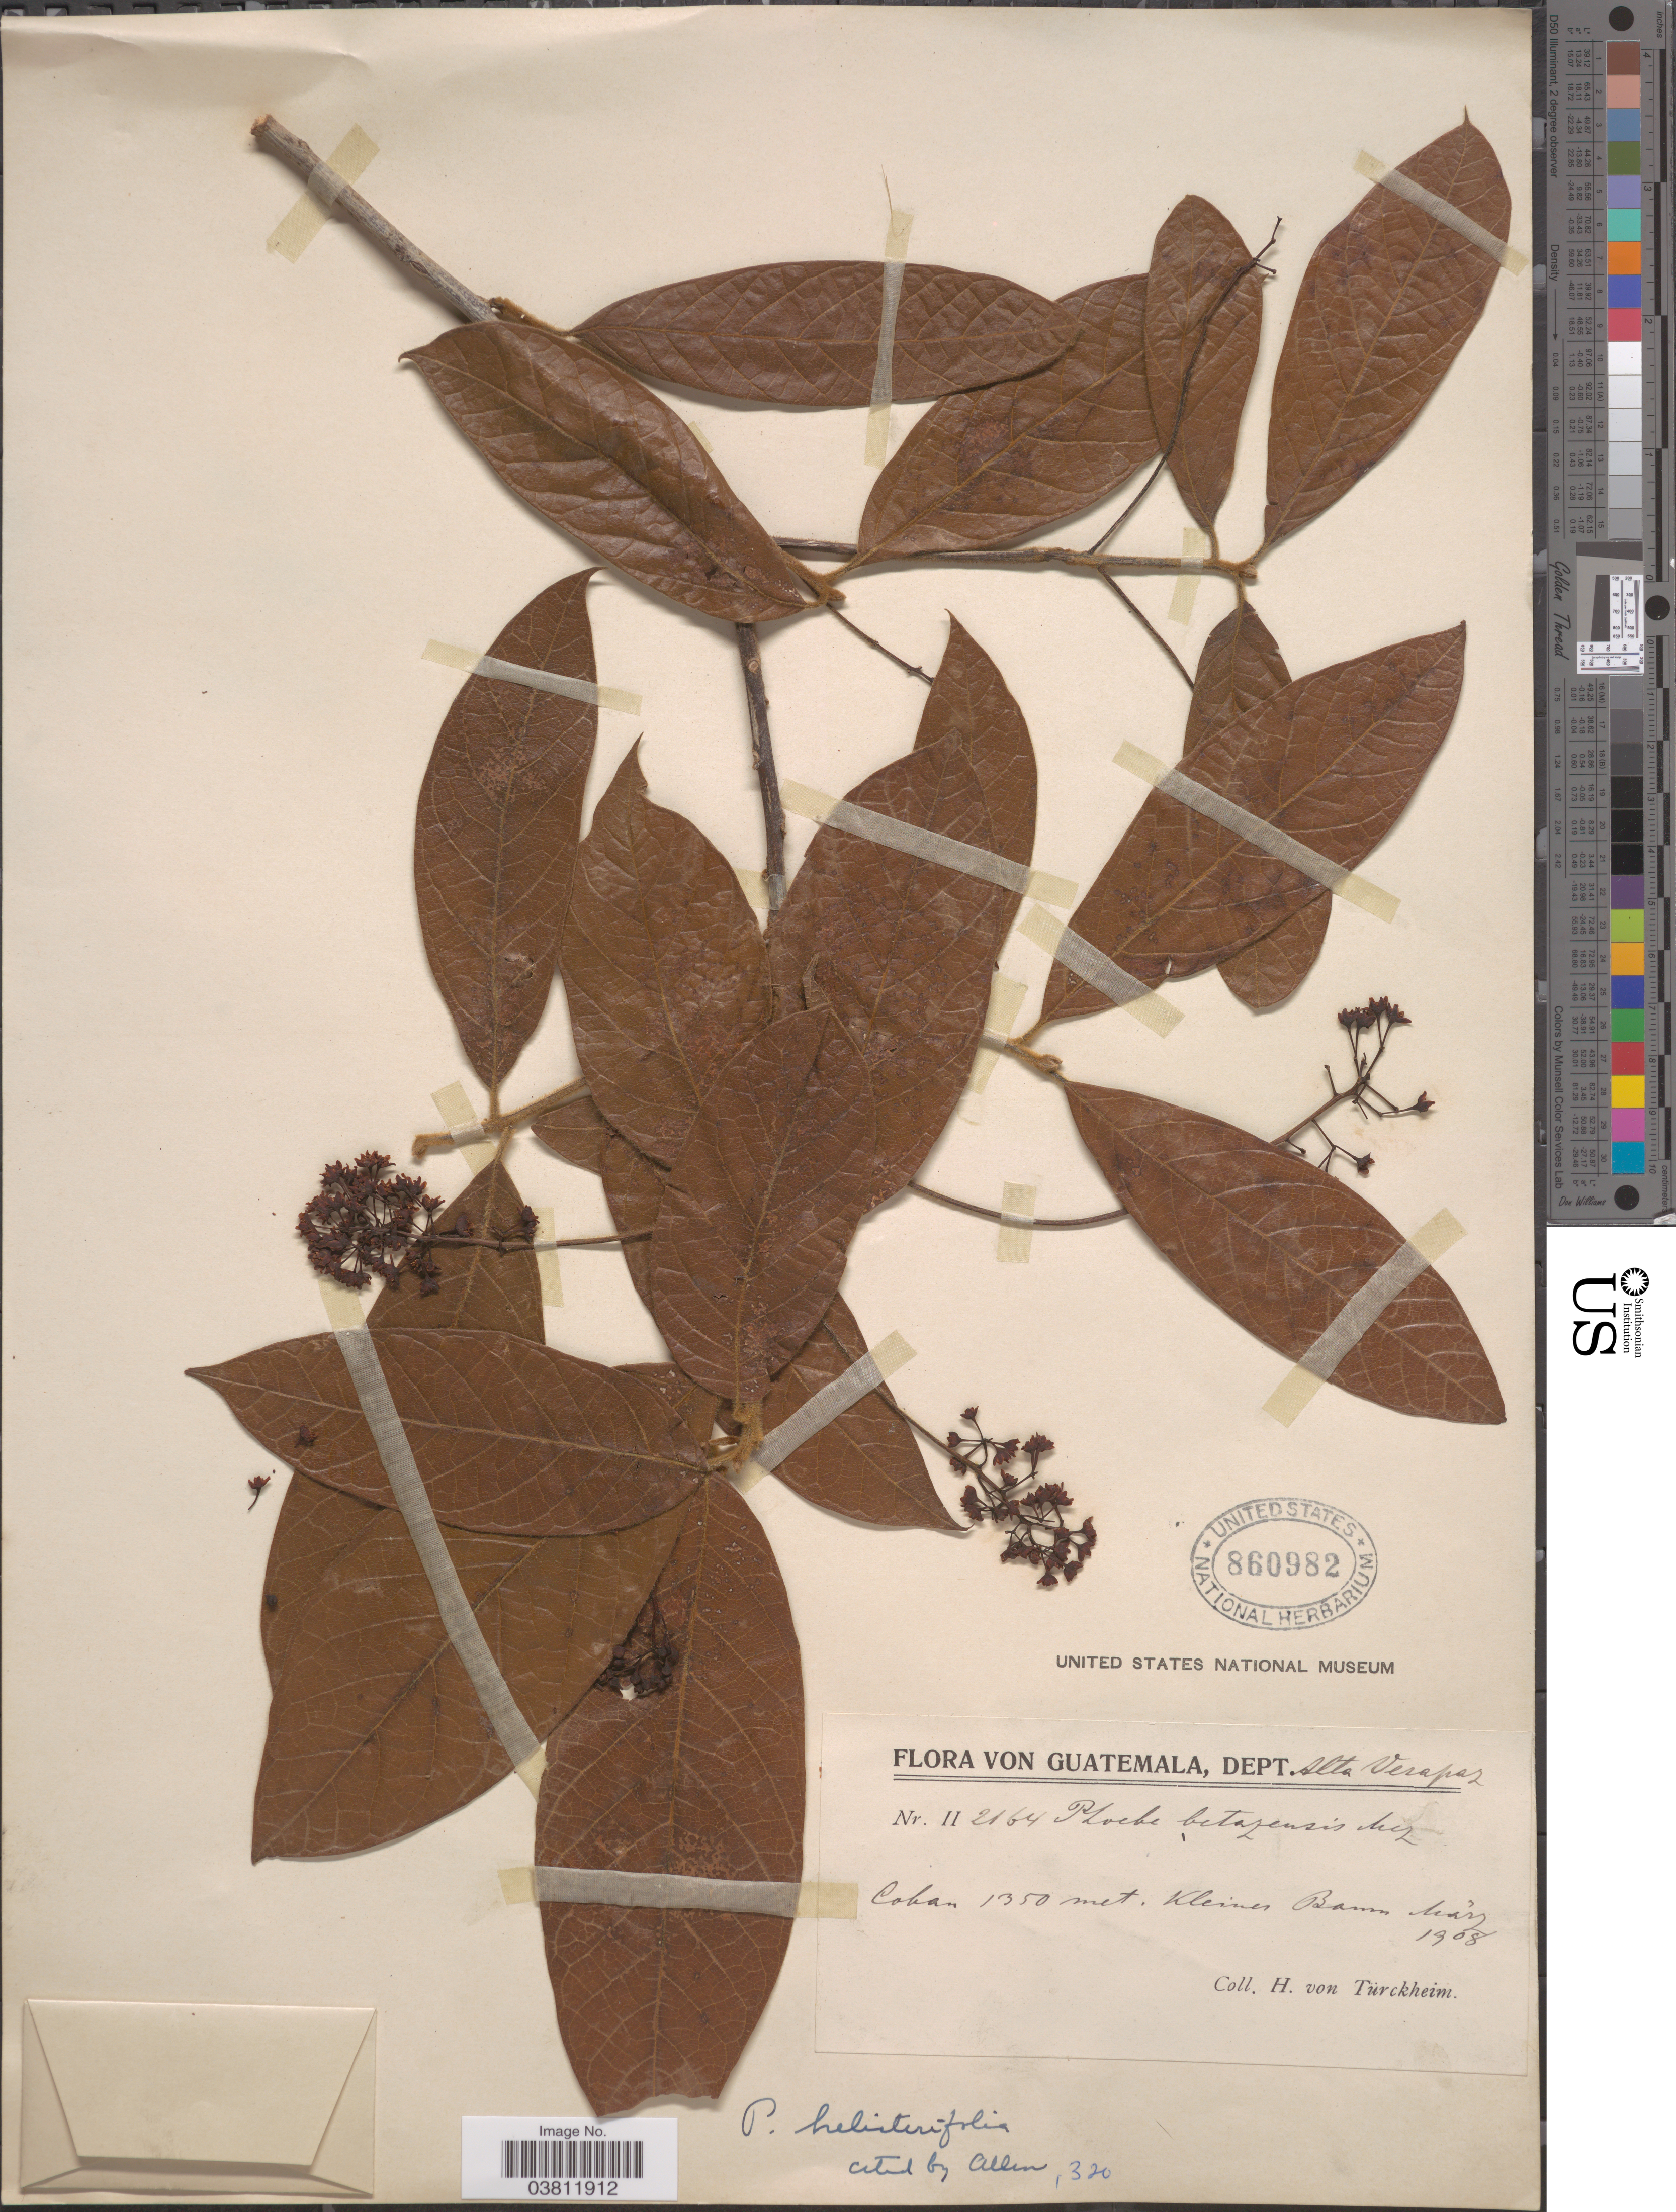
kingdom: Plantae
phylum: Tracheophyta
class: Magnoliopsida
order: Laurales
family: Lauraceae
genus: Phoebe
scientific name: Phoebe helicterifolia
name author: (Meisn.) Mez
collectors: H. von Türckheim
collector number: II2164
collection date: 1908-03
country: Guatemala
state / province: Alta Verapaz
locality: Dept. Alta Verapaz. Coban.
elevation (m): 1350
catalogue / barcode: US 860982